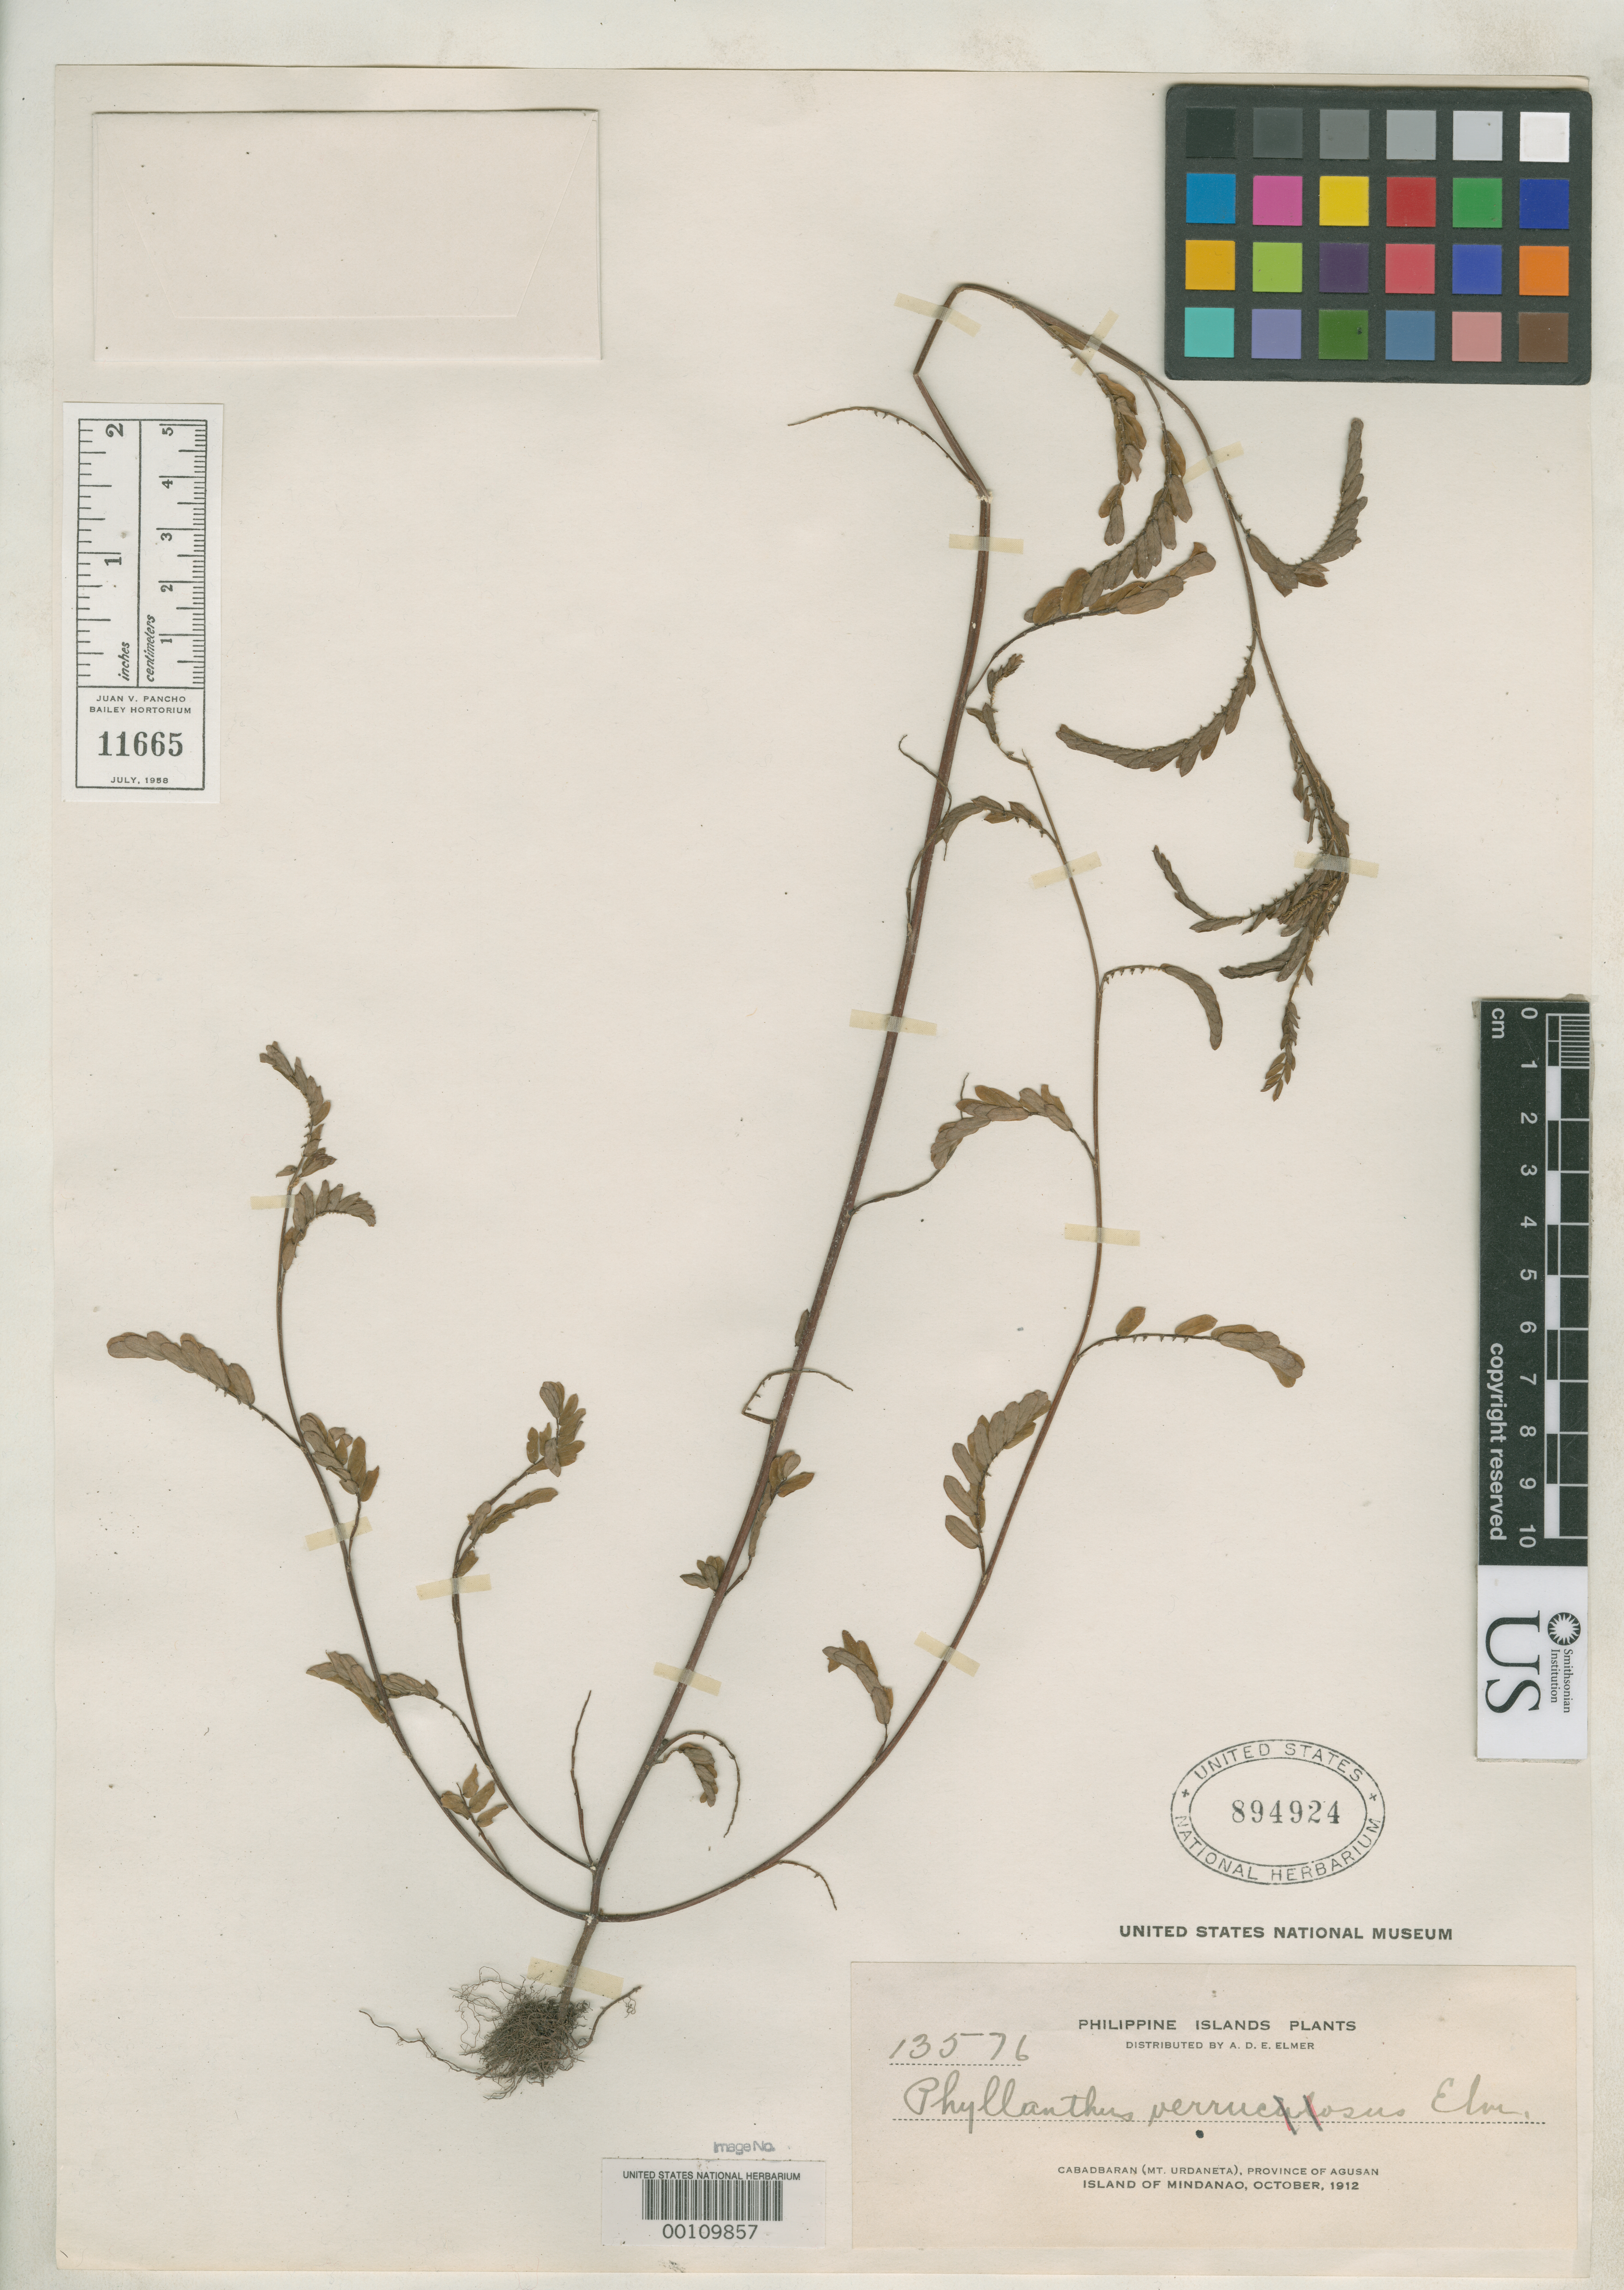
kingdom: Plantae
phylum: Tracheophyta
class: Magnoliopsida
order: Malpighiales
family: Phyllanthaceae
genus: Phyllanthus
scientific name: Phyllanthus verrucosus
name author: Elmer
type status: Isotype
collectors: A. D. E. Elmer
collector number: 13576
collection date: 1912-10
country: Philippines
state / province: Caraga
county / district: Agusan del Norte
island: Mindanao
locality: Cabadbaran (Mt. Urdaneta), Province of Agusan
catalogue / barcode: US 894924